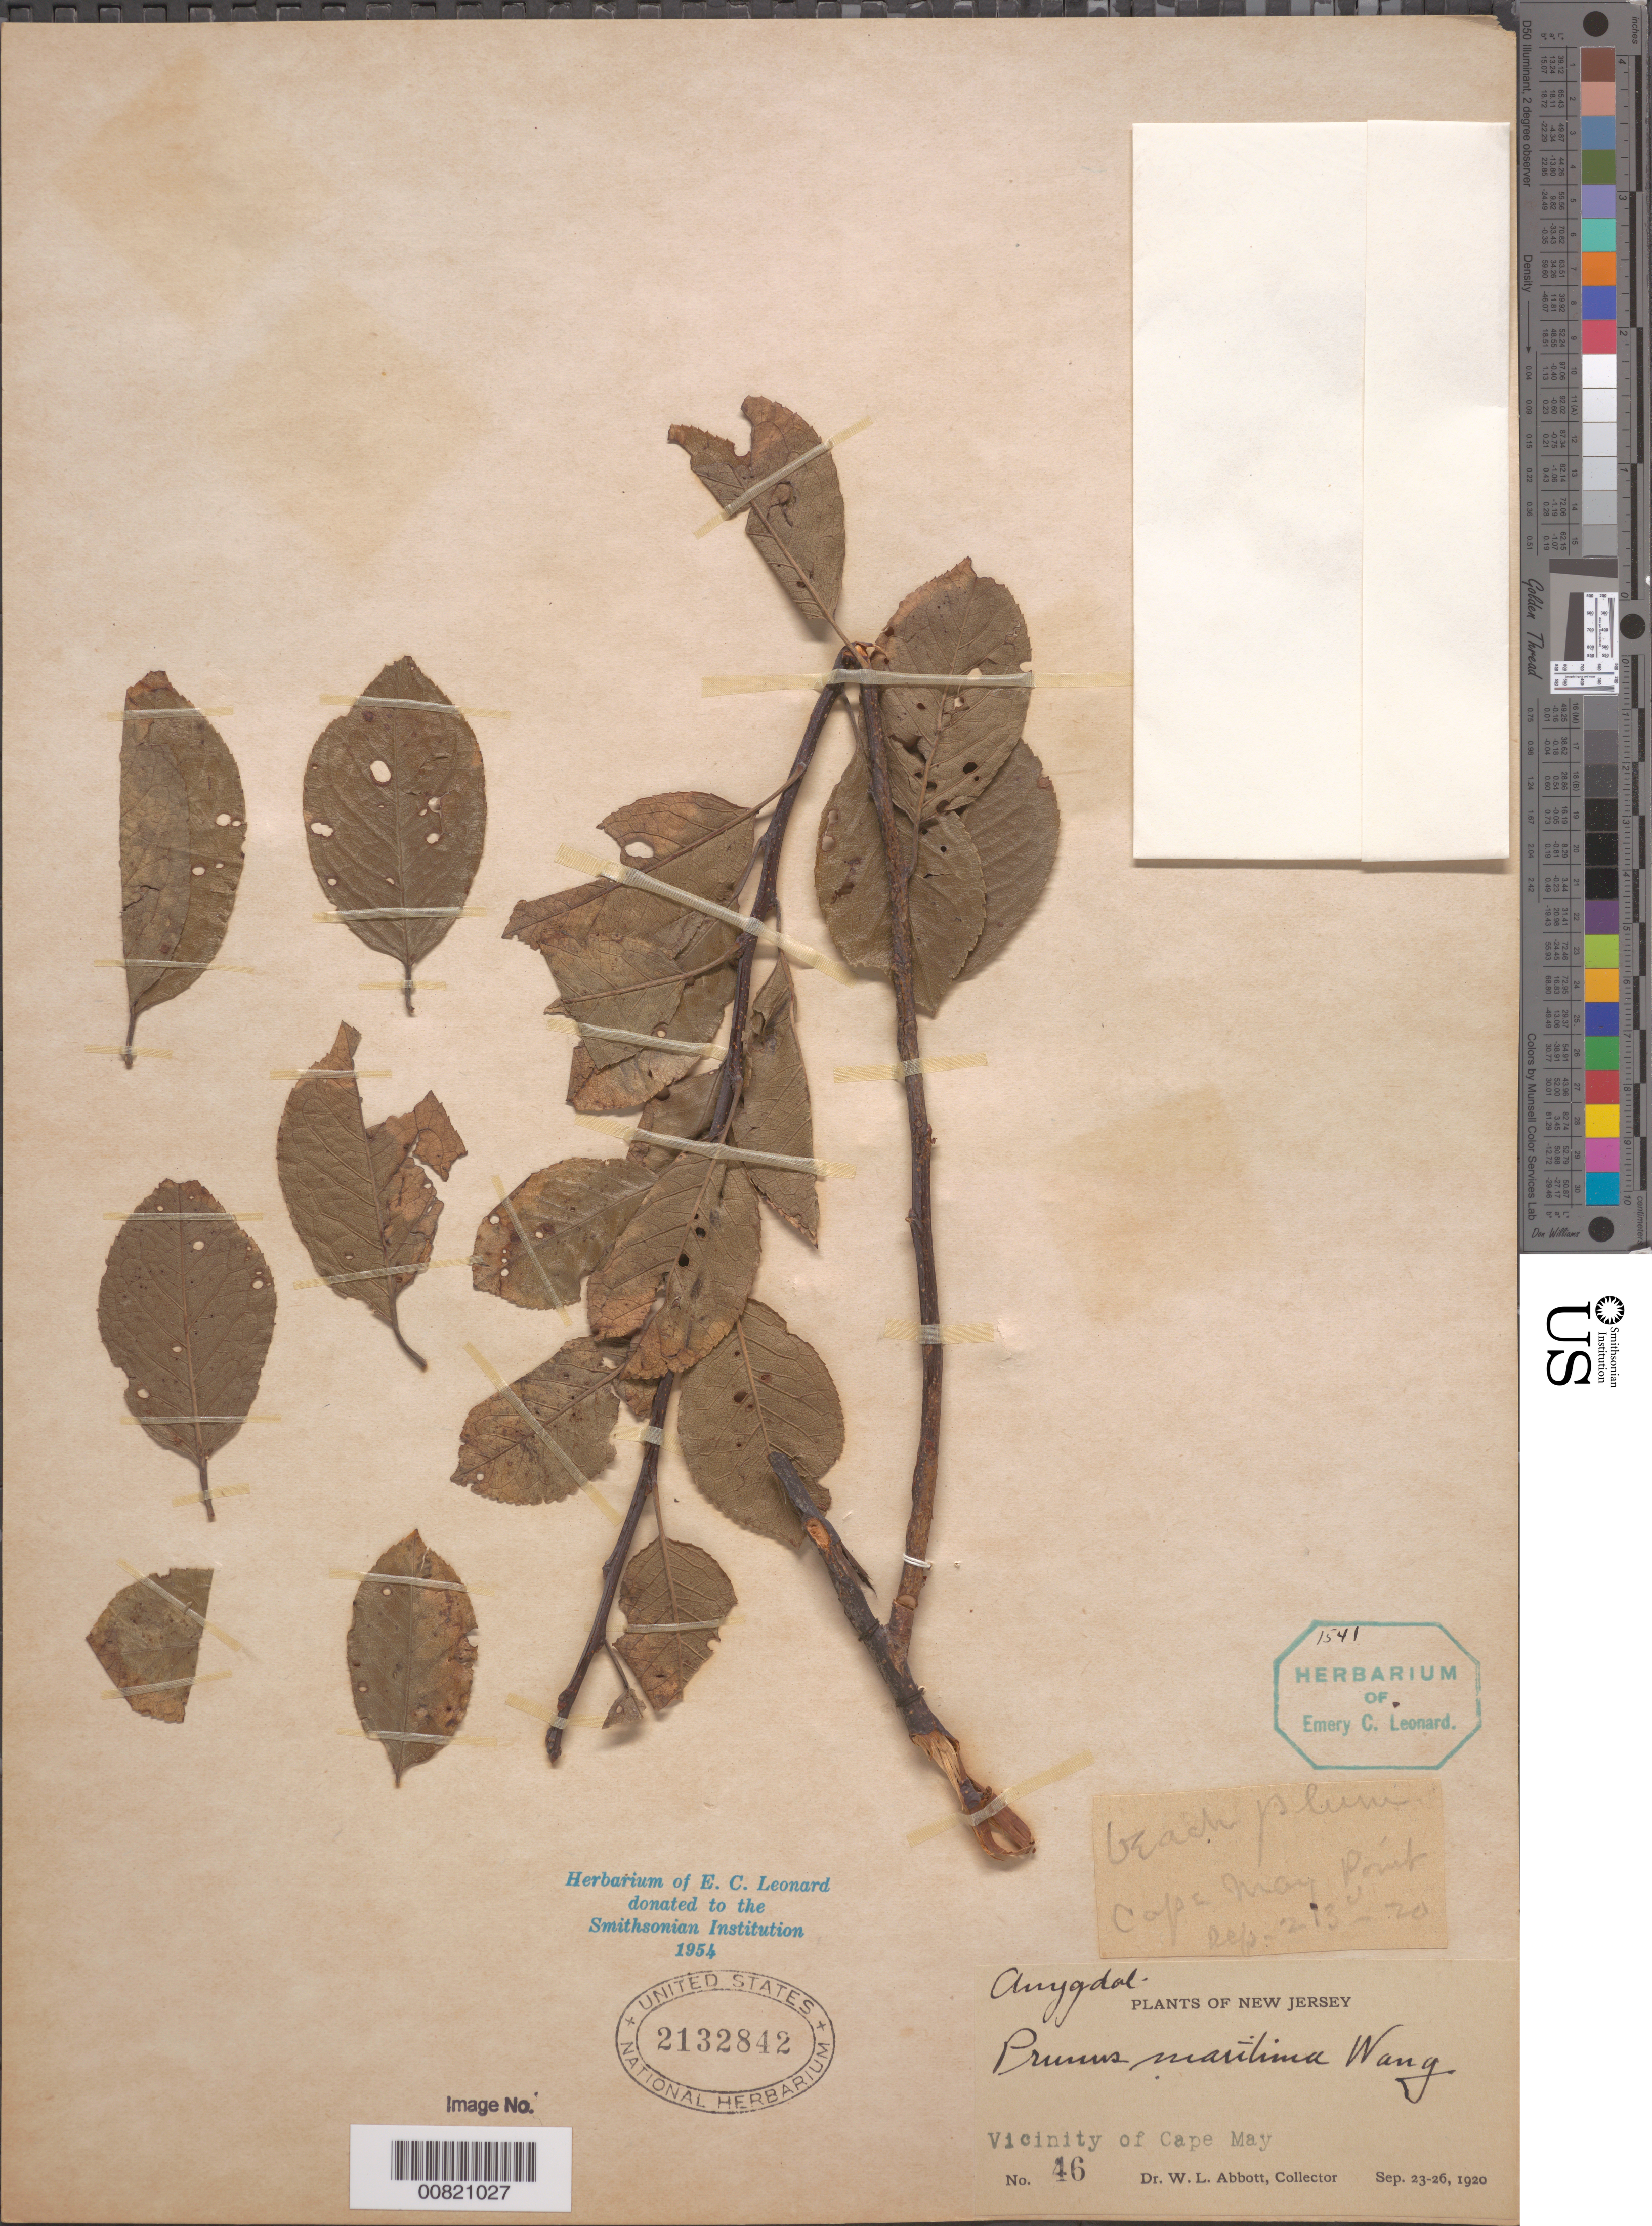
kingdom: Plantae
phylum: Tracheophyta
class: Magnoliopsida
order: Rosales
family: Rosaceae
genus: Prunus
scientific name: Prunus maritima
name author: Marshall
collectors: W. L. Abbott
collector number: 46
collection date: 1920-09-23/1920-09-26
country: United States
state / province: New Jersey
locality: Vicinity of Cape May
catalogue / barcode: US 2132842